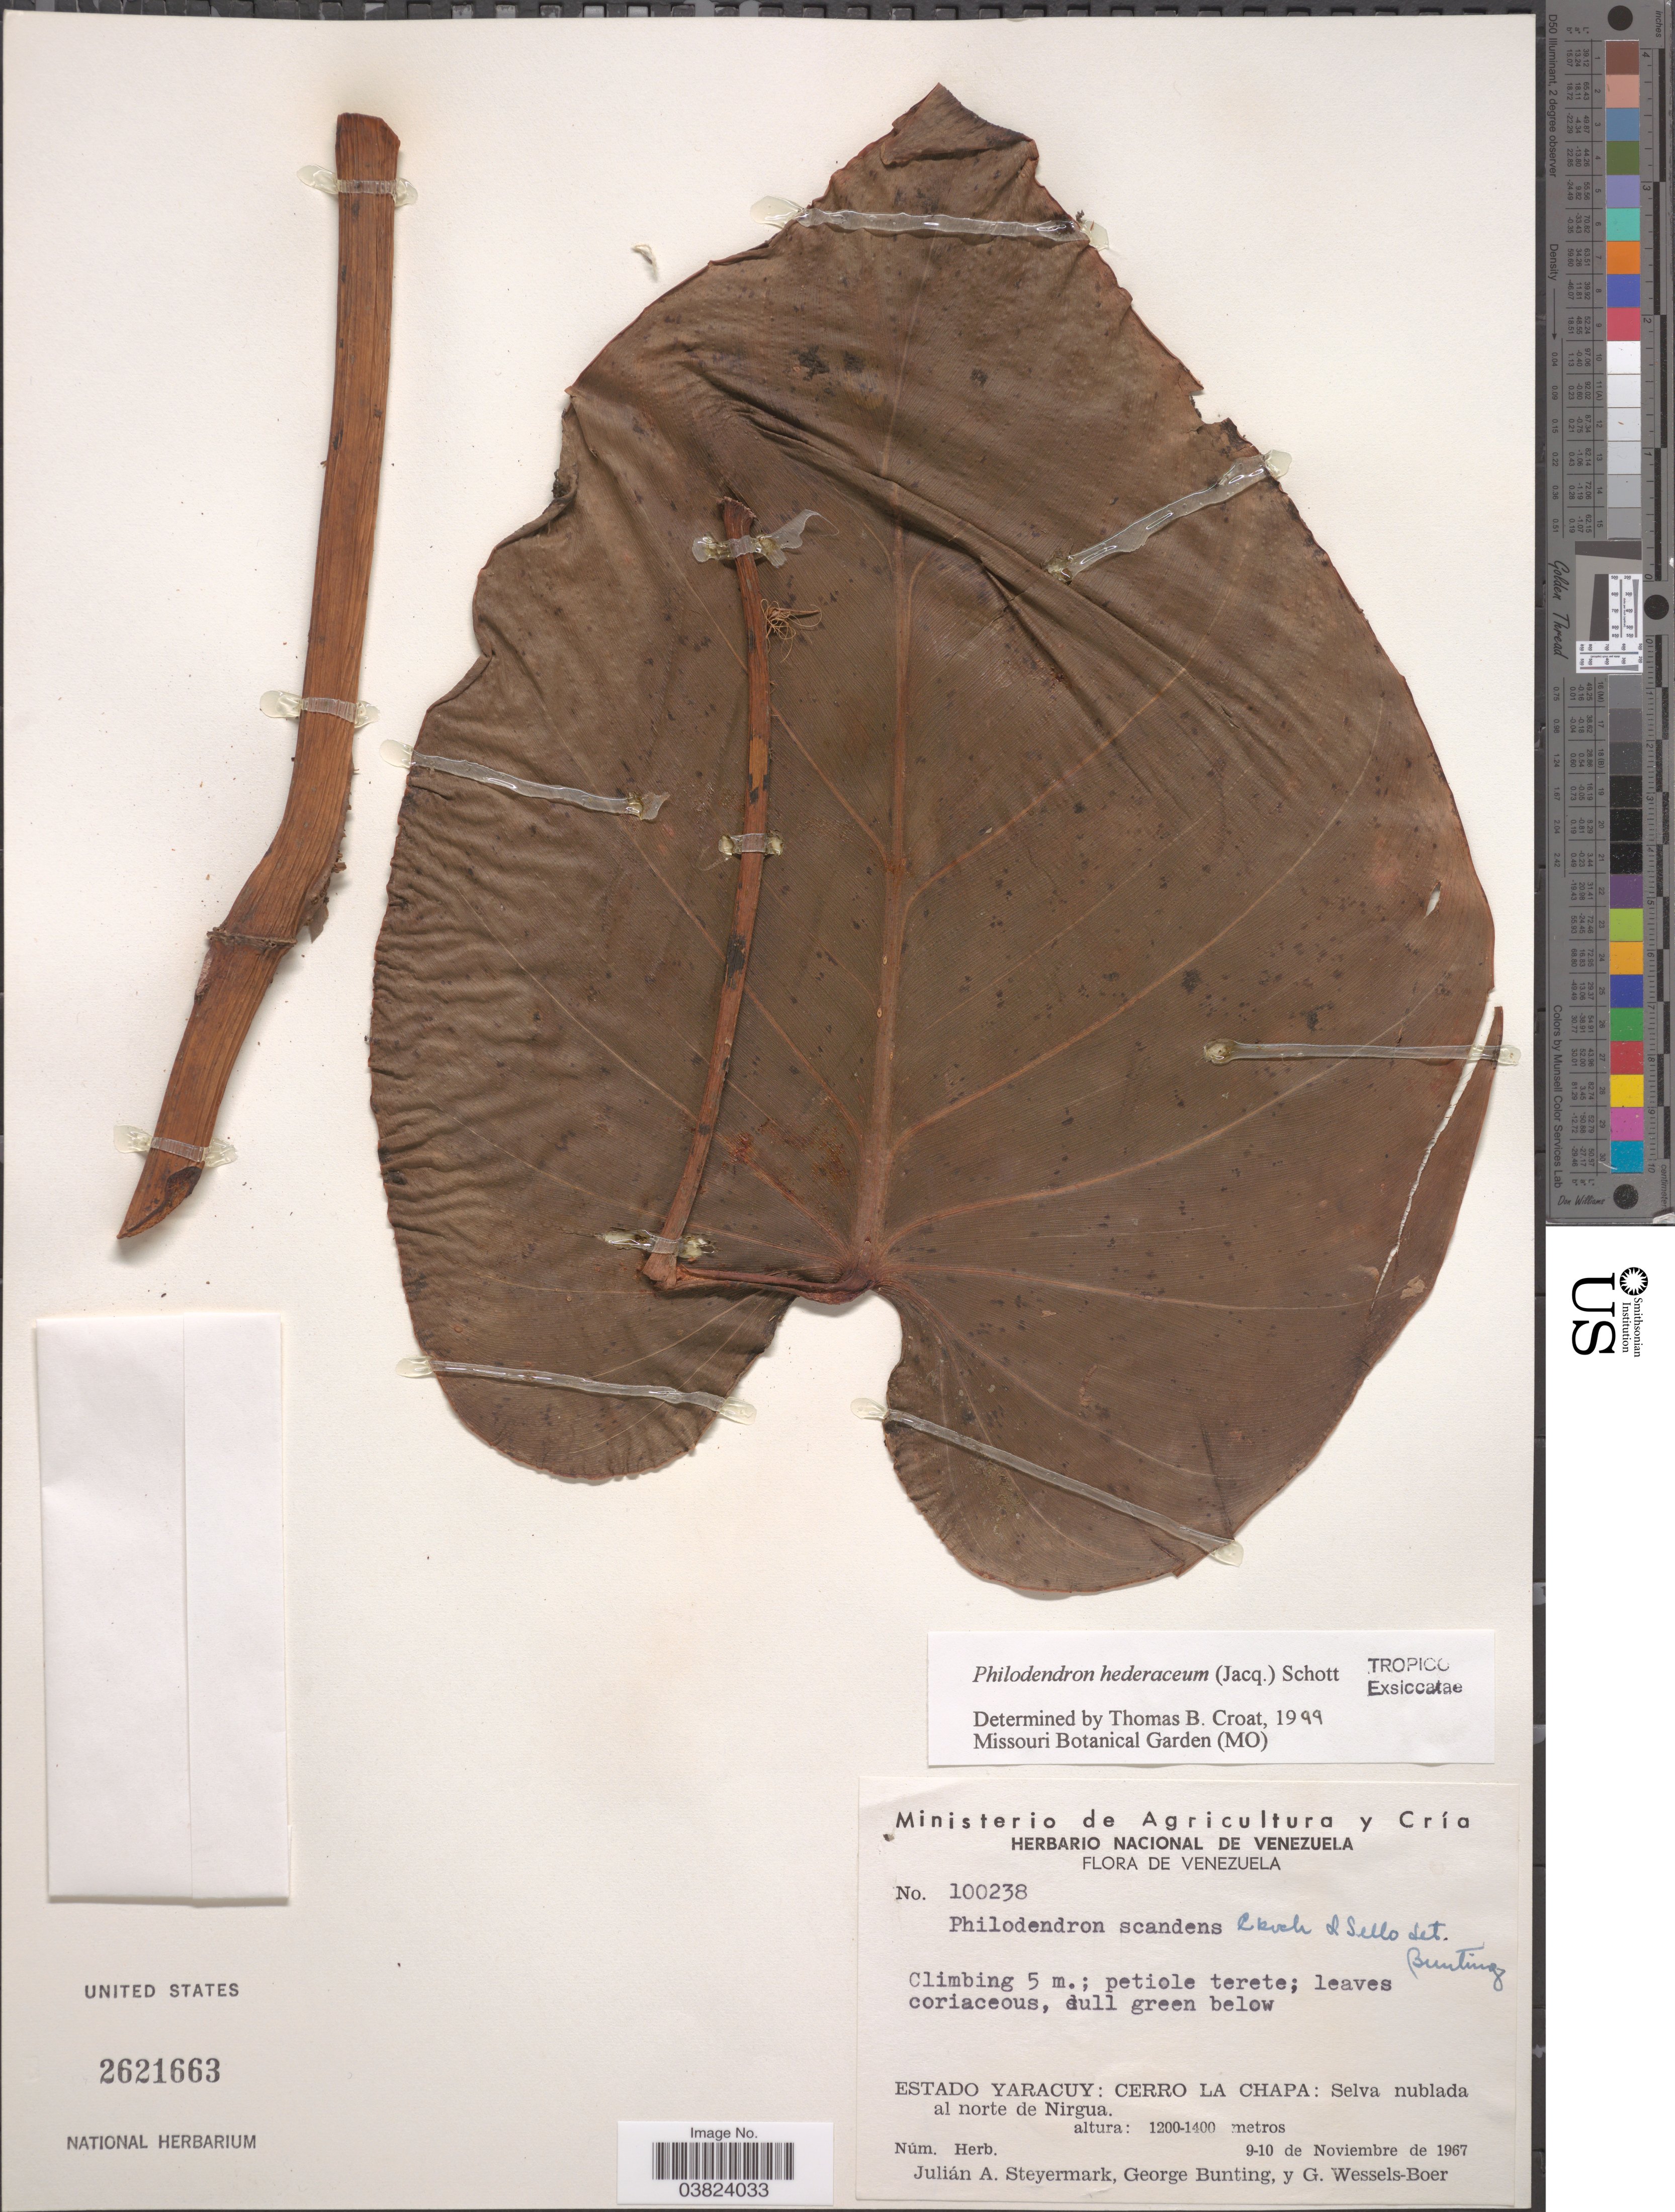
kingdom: Plantae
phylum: Tracheophyta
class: Liliopsida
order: Alismatales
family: Araceae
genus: Philodendron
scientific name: Philodendron hederaceum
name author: (Jacq.) Schott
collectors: J. Steyermark, G. S. Bunting & G. Wessels Boer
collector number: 100238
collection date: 1967-11-09/1967-11-10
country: Venezuela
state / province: Yaracuy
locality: Cerro la Chapa: Selva nublada al norte de Nirgua.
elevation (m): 1200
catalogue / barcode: US 2621663